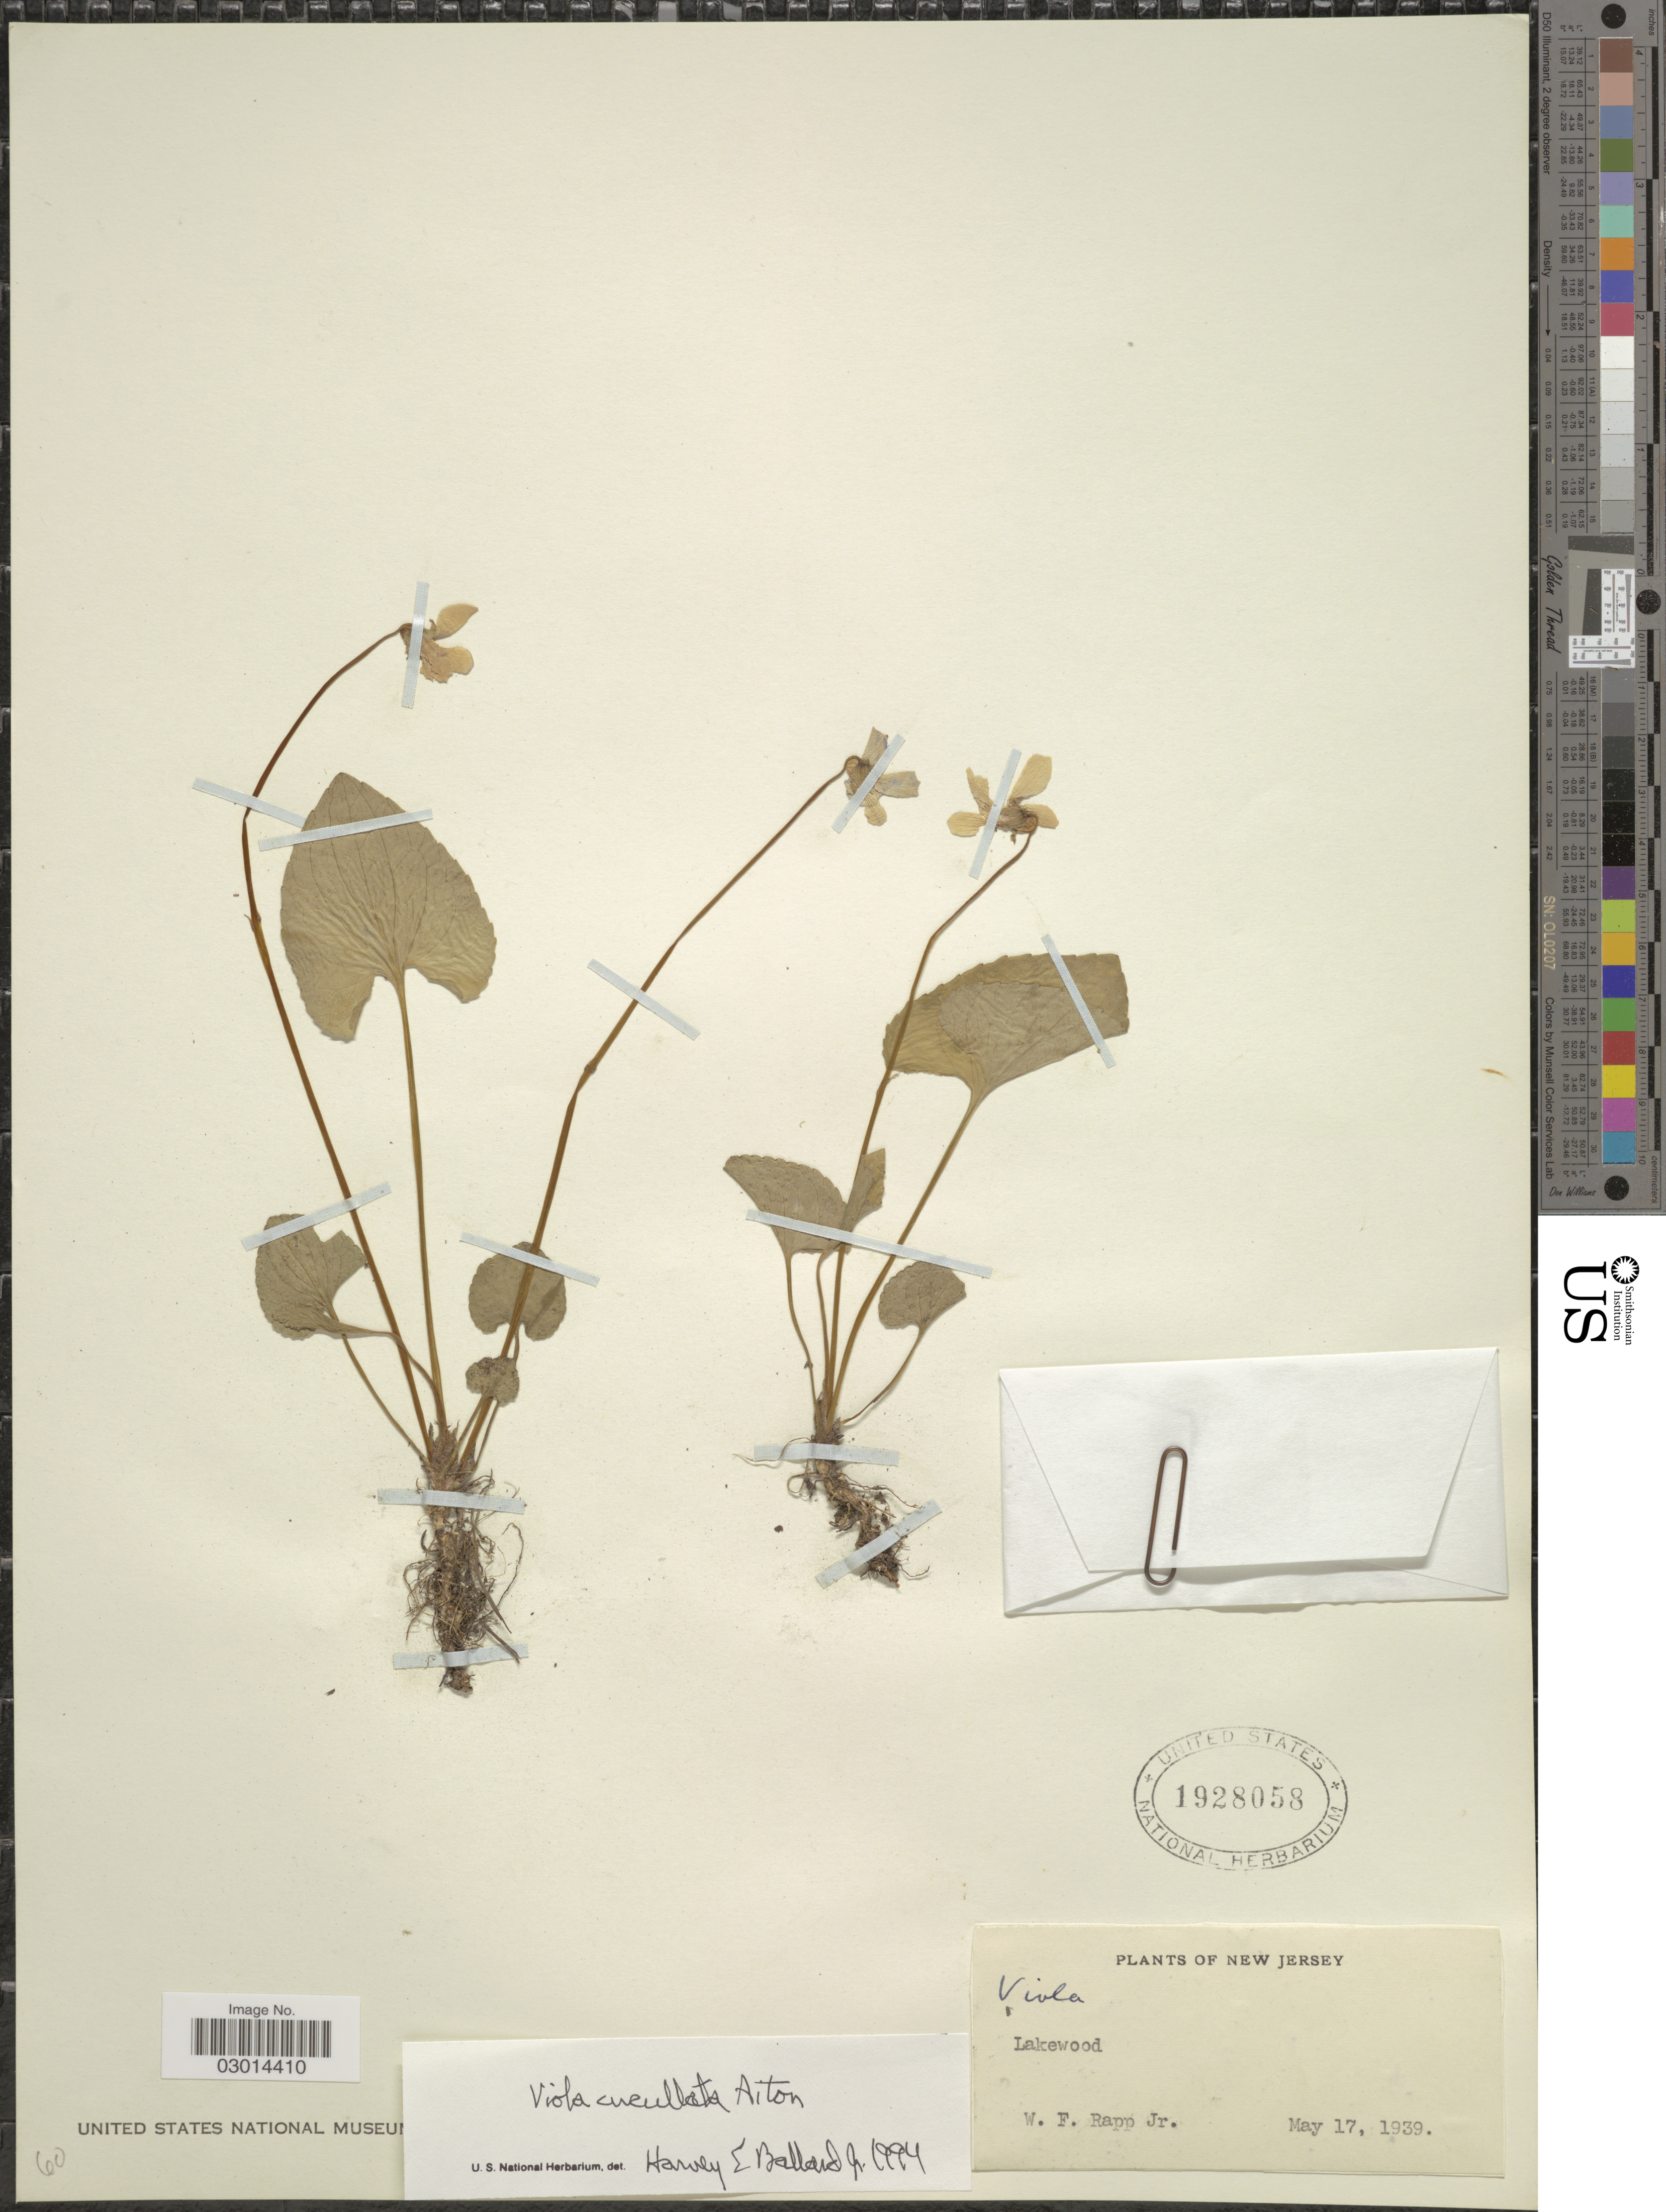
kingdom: Plantae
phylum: Tracheophyta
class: Magnoliopsida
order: Malpighiales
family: Violaceae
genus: Viola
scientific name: Viola cucullata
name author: Aiton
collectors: W. Rapp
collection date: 1939-05-17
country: United States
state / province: New Jersey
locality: Lakewood.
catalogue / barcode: US 1928058